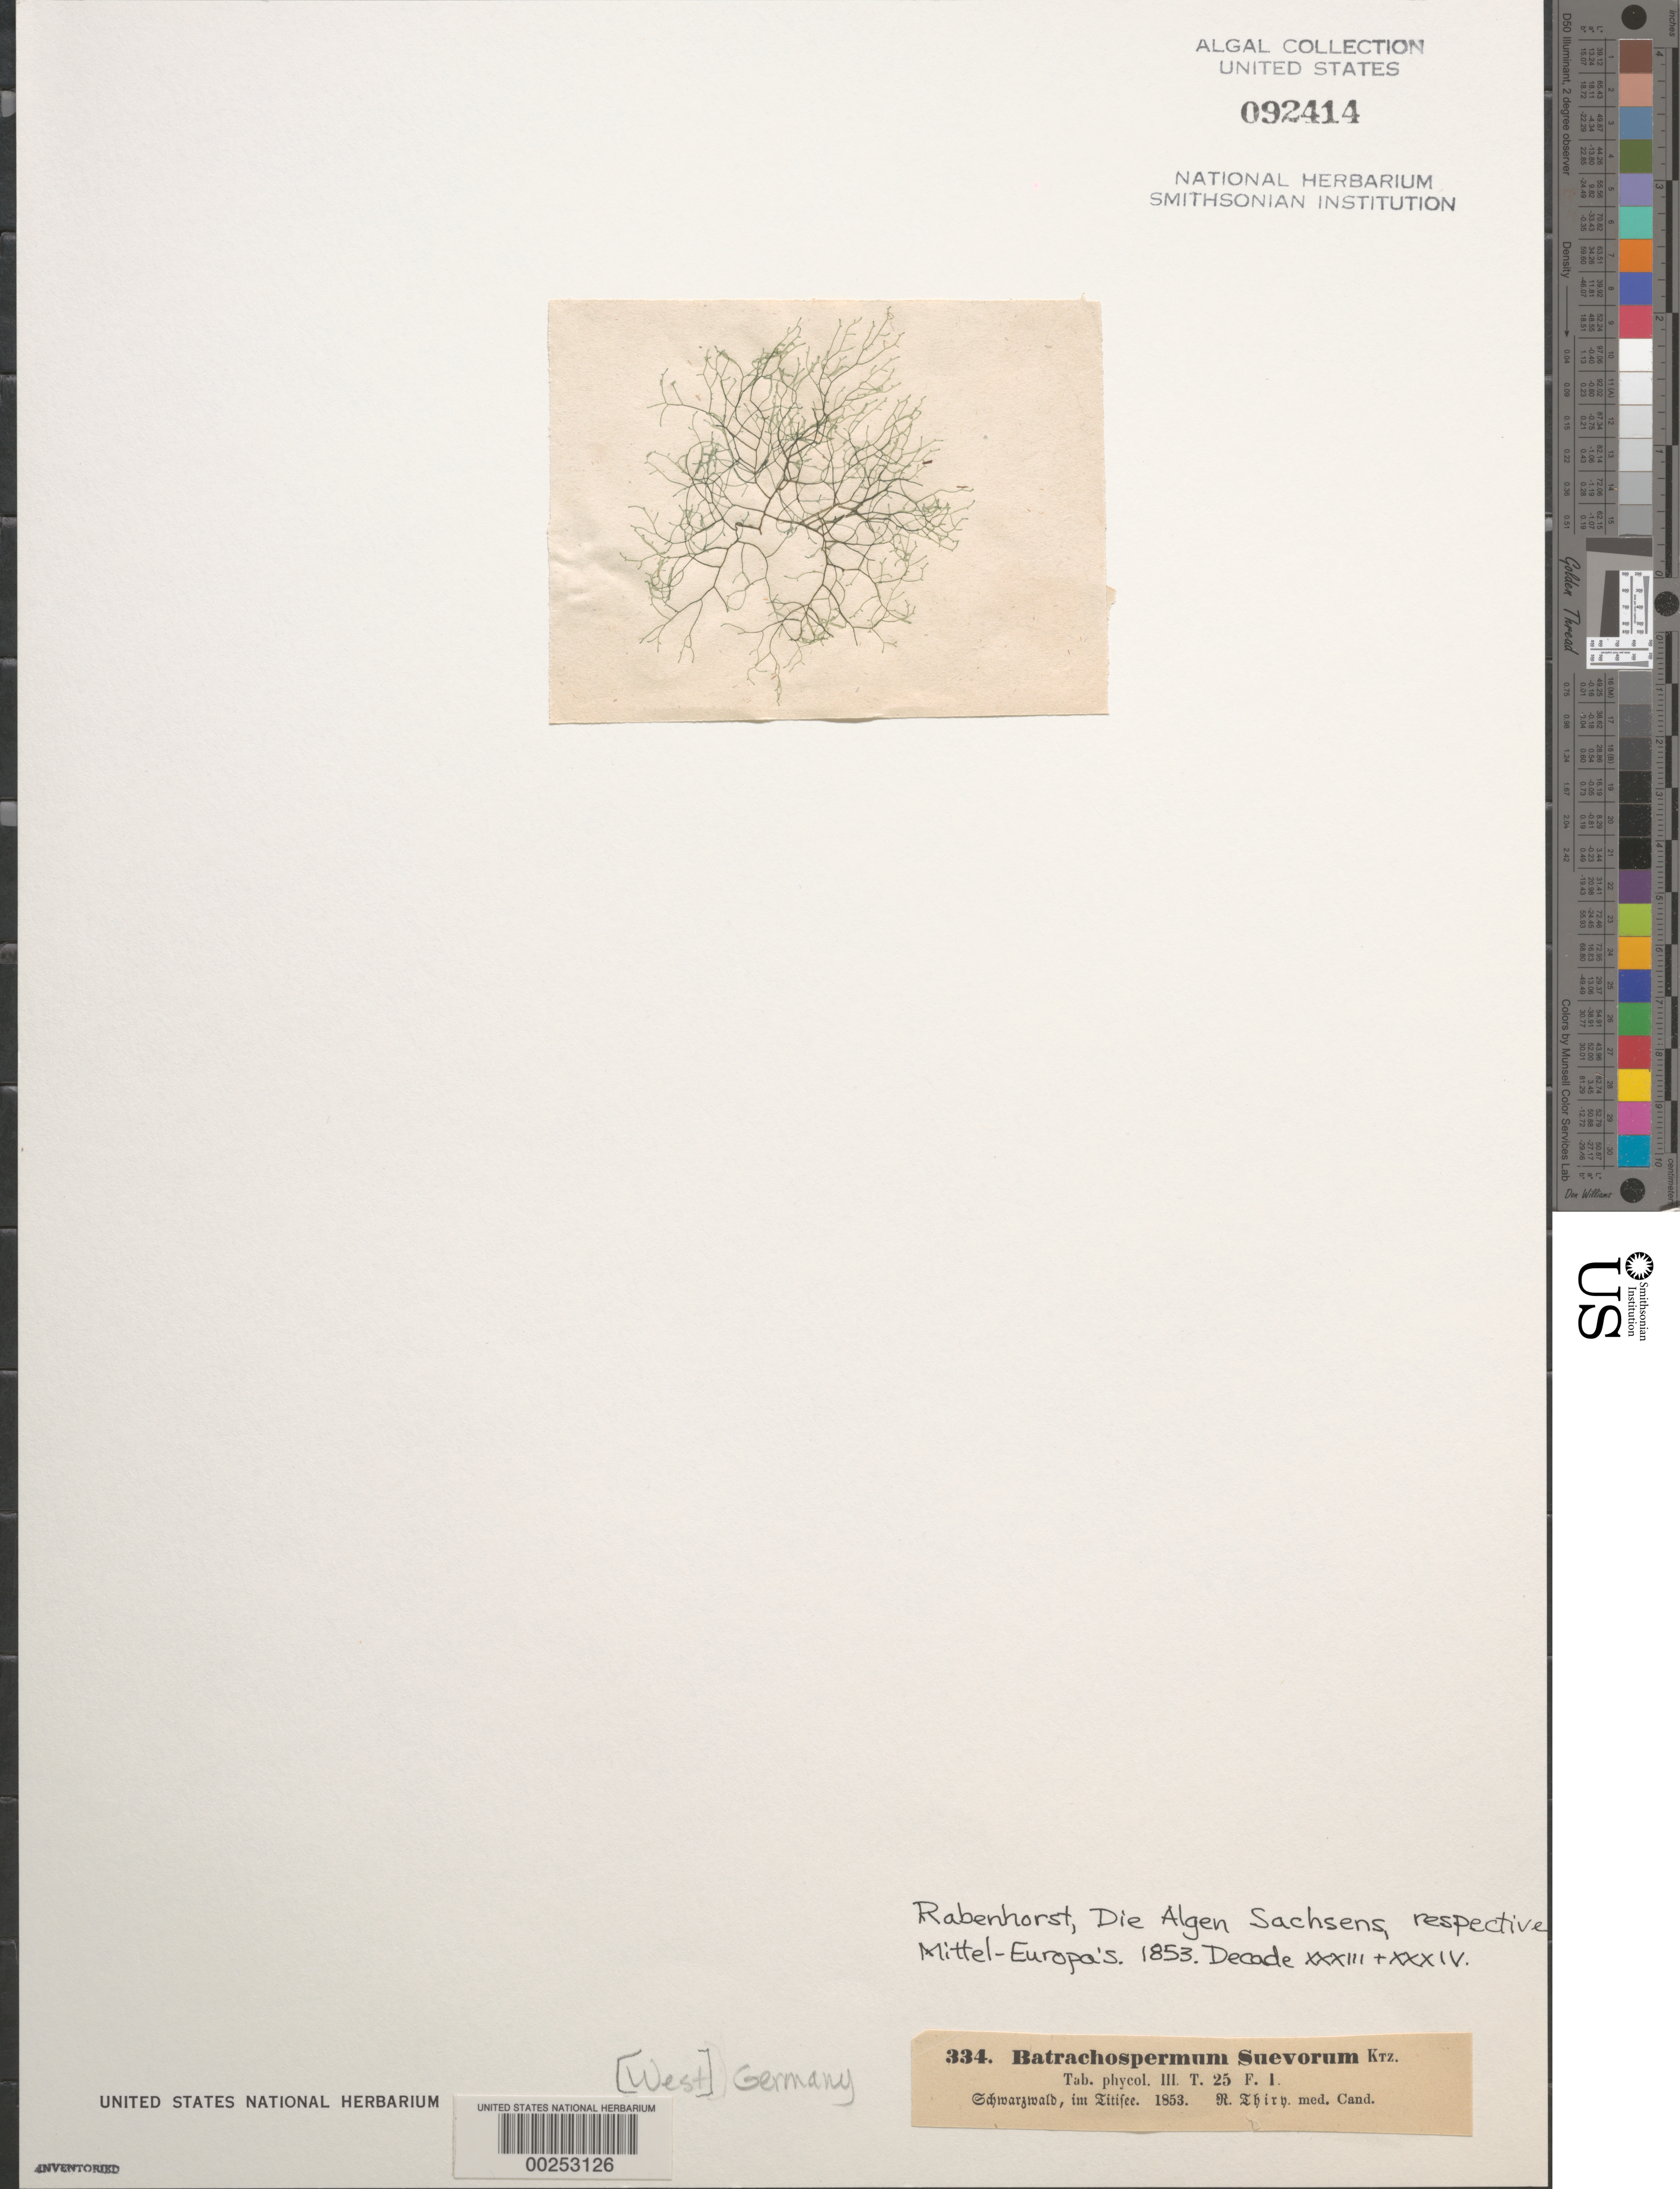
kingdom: Plantae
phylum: Rhodophyta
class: Florideophyceae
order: Batrachospermales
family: Batrachospermaceae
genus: Batrachospermum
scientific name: Batrachospermum keratophytum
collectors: R. Thiry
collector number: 334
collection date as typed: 1853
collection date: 1853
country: Germany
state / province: Baden-wurttemberg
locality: Titisee, black forest (schwarzwald)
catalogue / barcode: US 92414